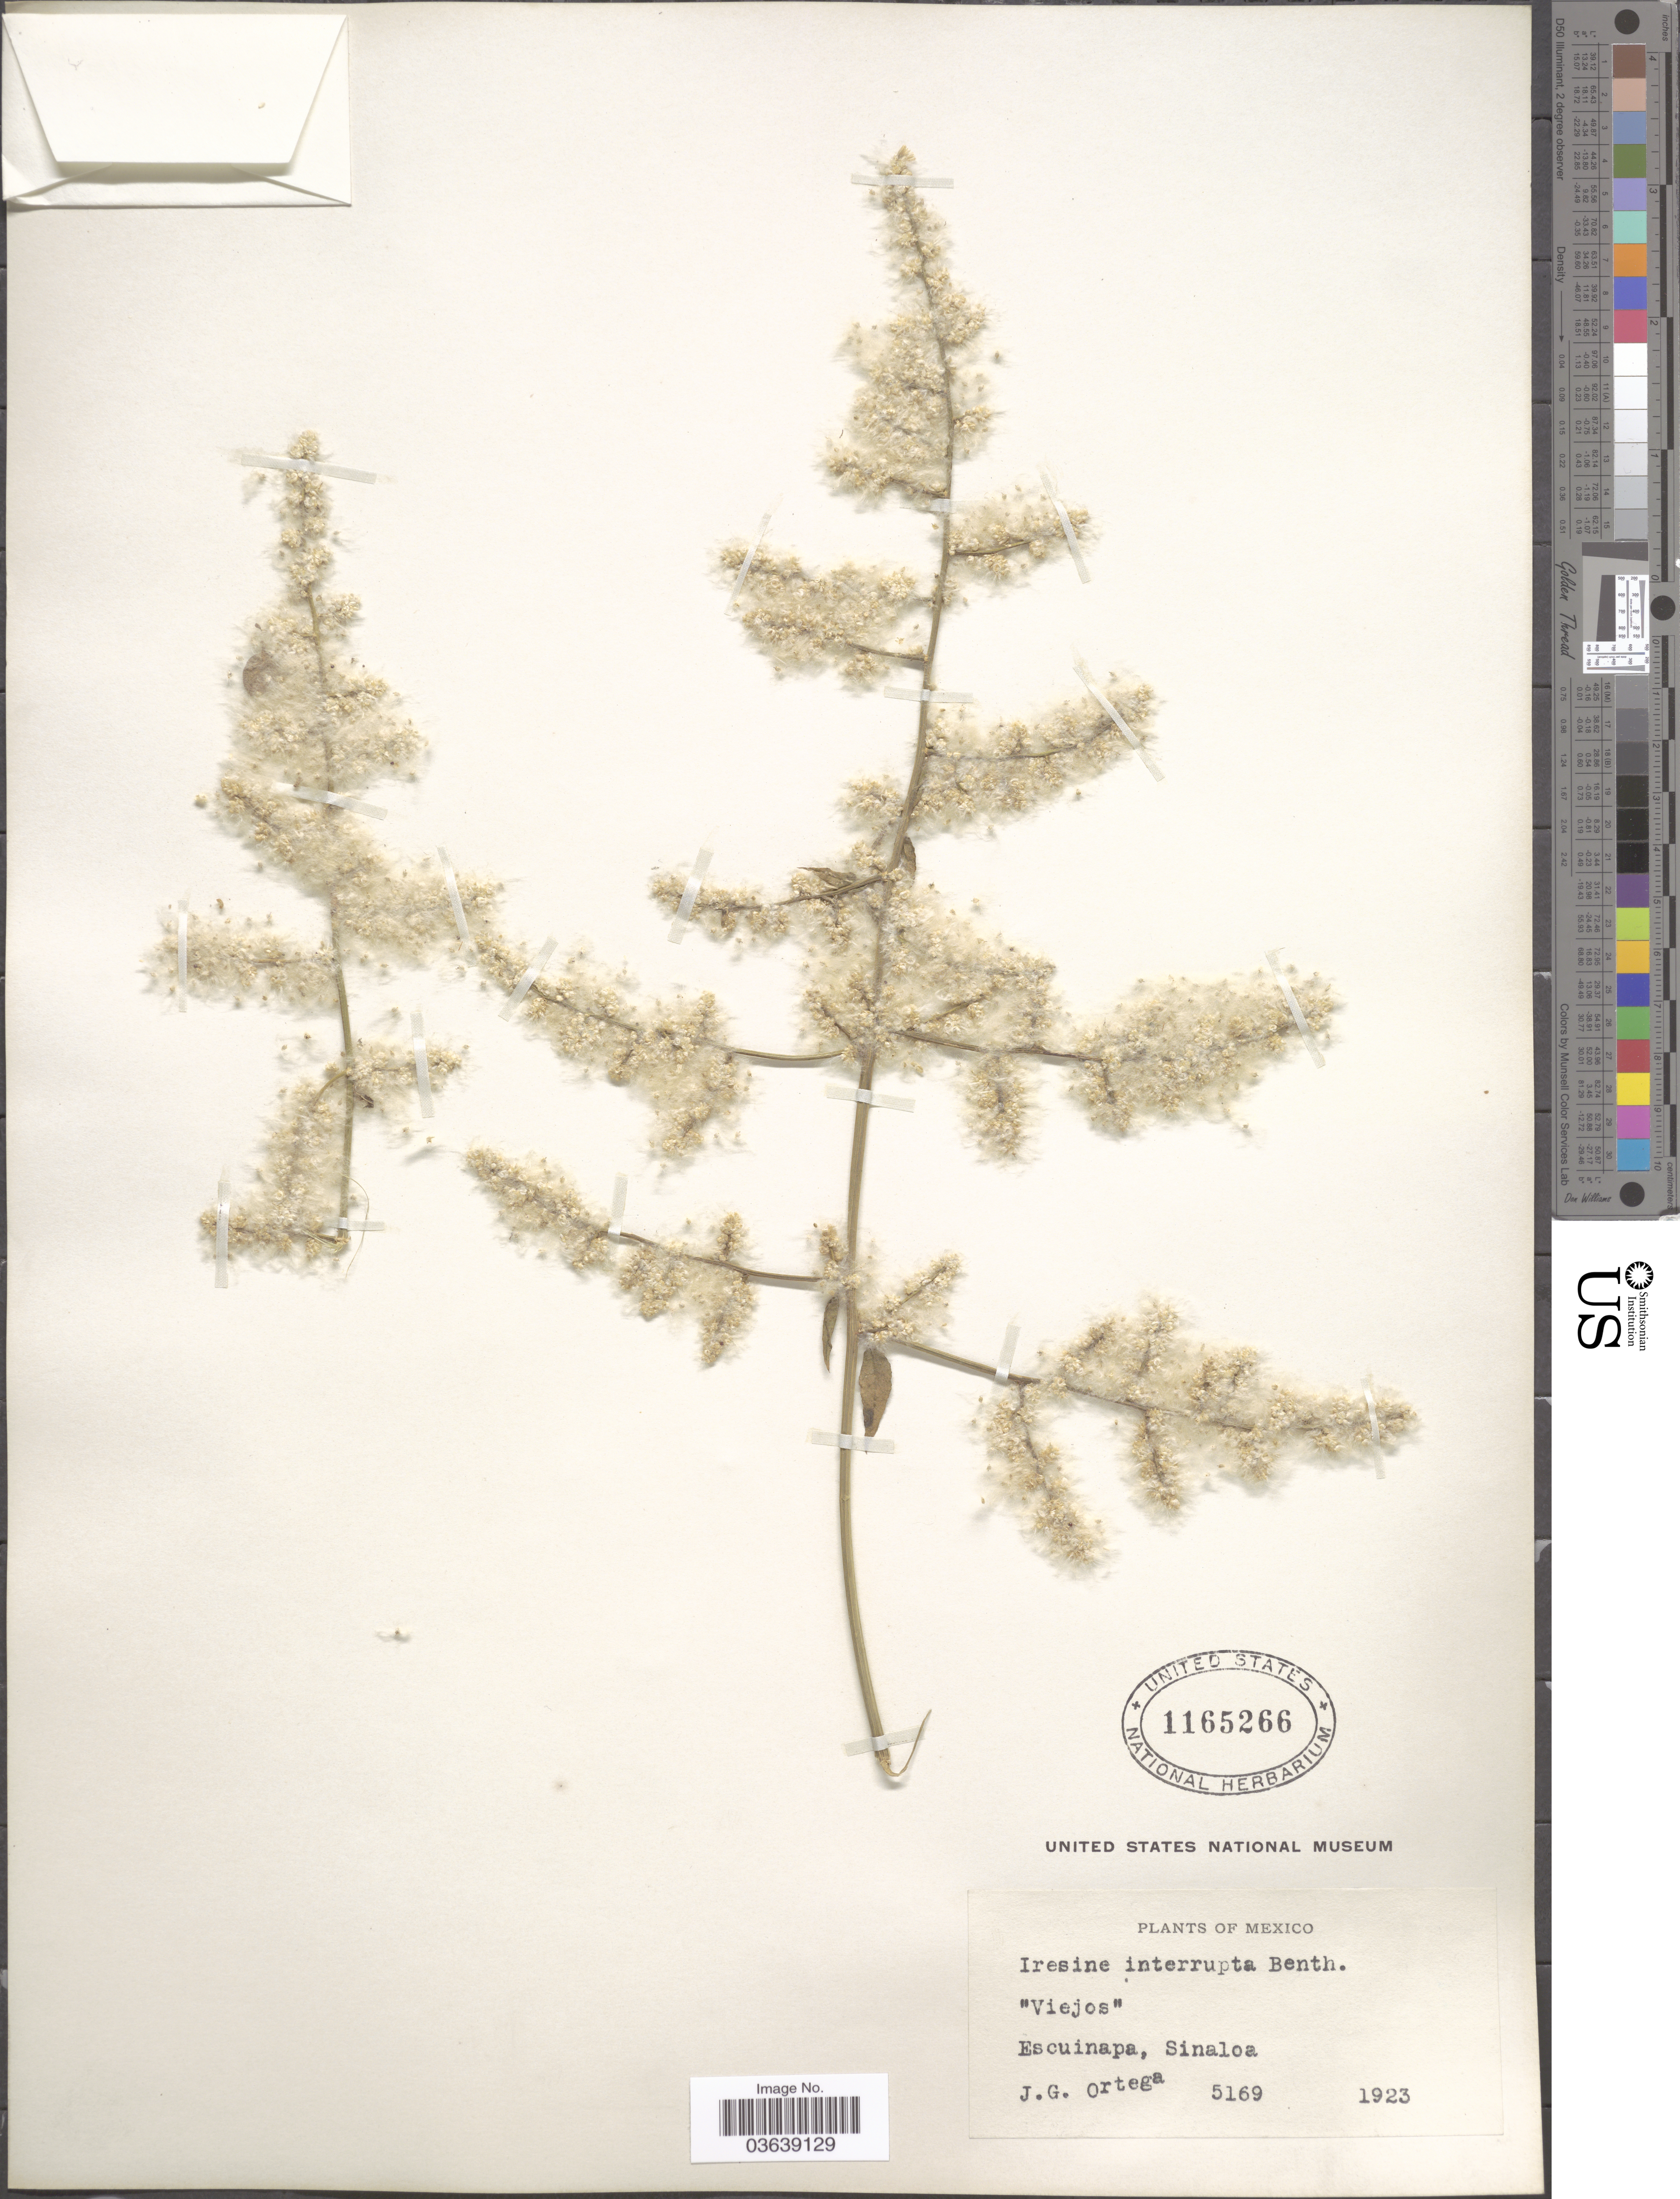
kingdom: Plantae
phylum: Tracheophyta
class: Magnoliopsida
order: Caryophyllales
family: Amaranthaceae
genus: Iresine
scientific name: Iresine interrupta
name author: Benth.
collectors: J. Ortega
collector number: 5169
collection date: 1923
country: Mexico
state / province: Sinaloa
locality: Escuinapa.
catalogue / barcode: US 1165266